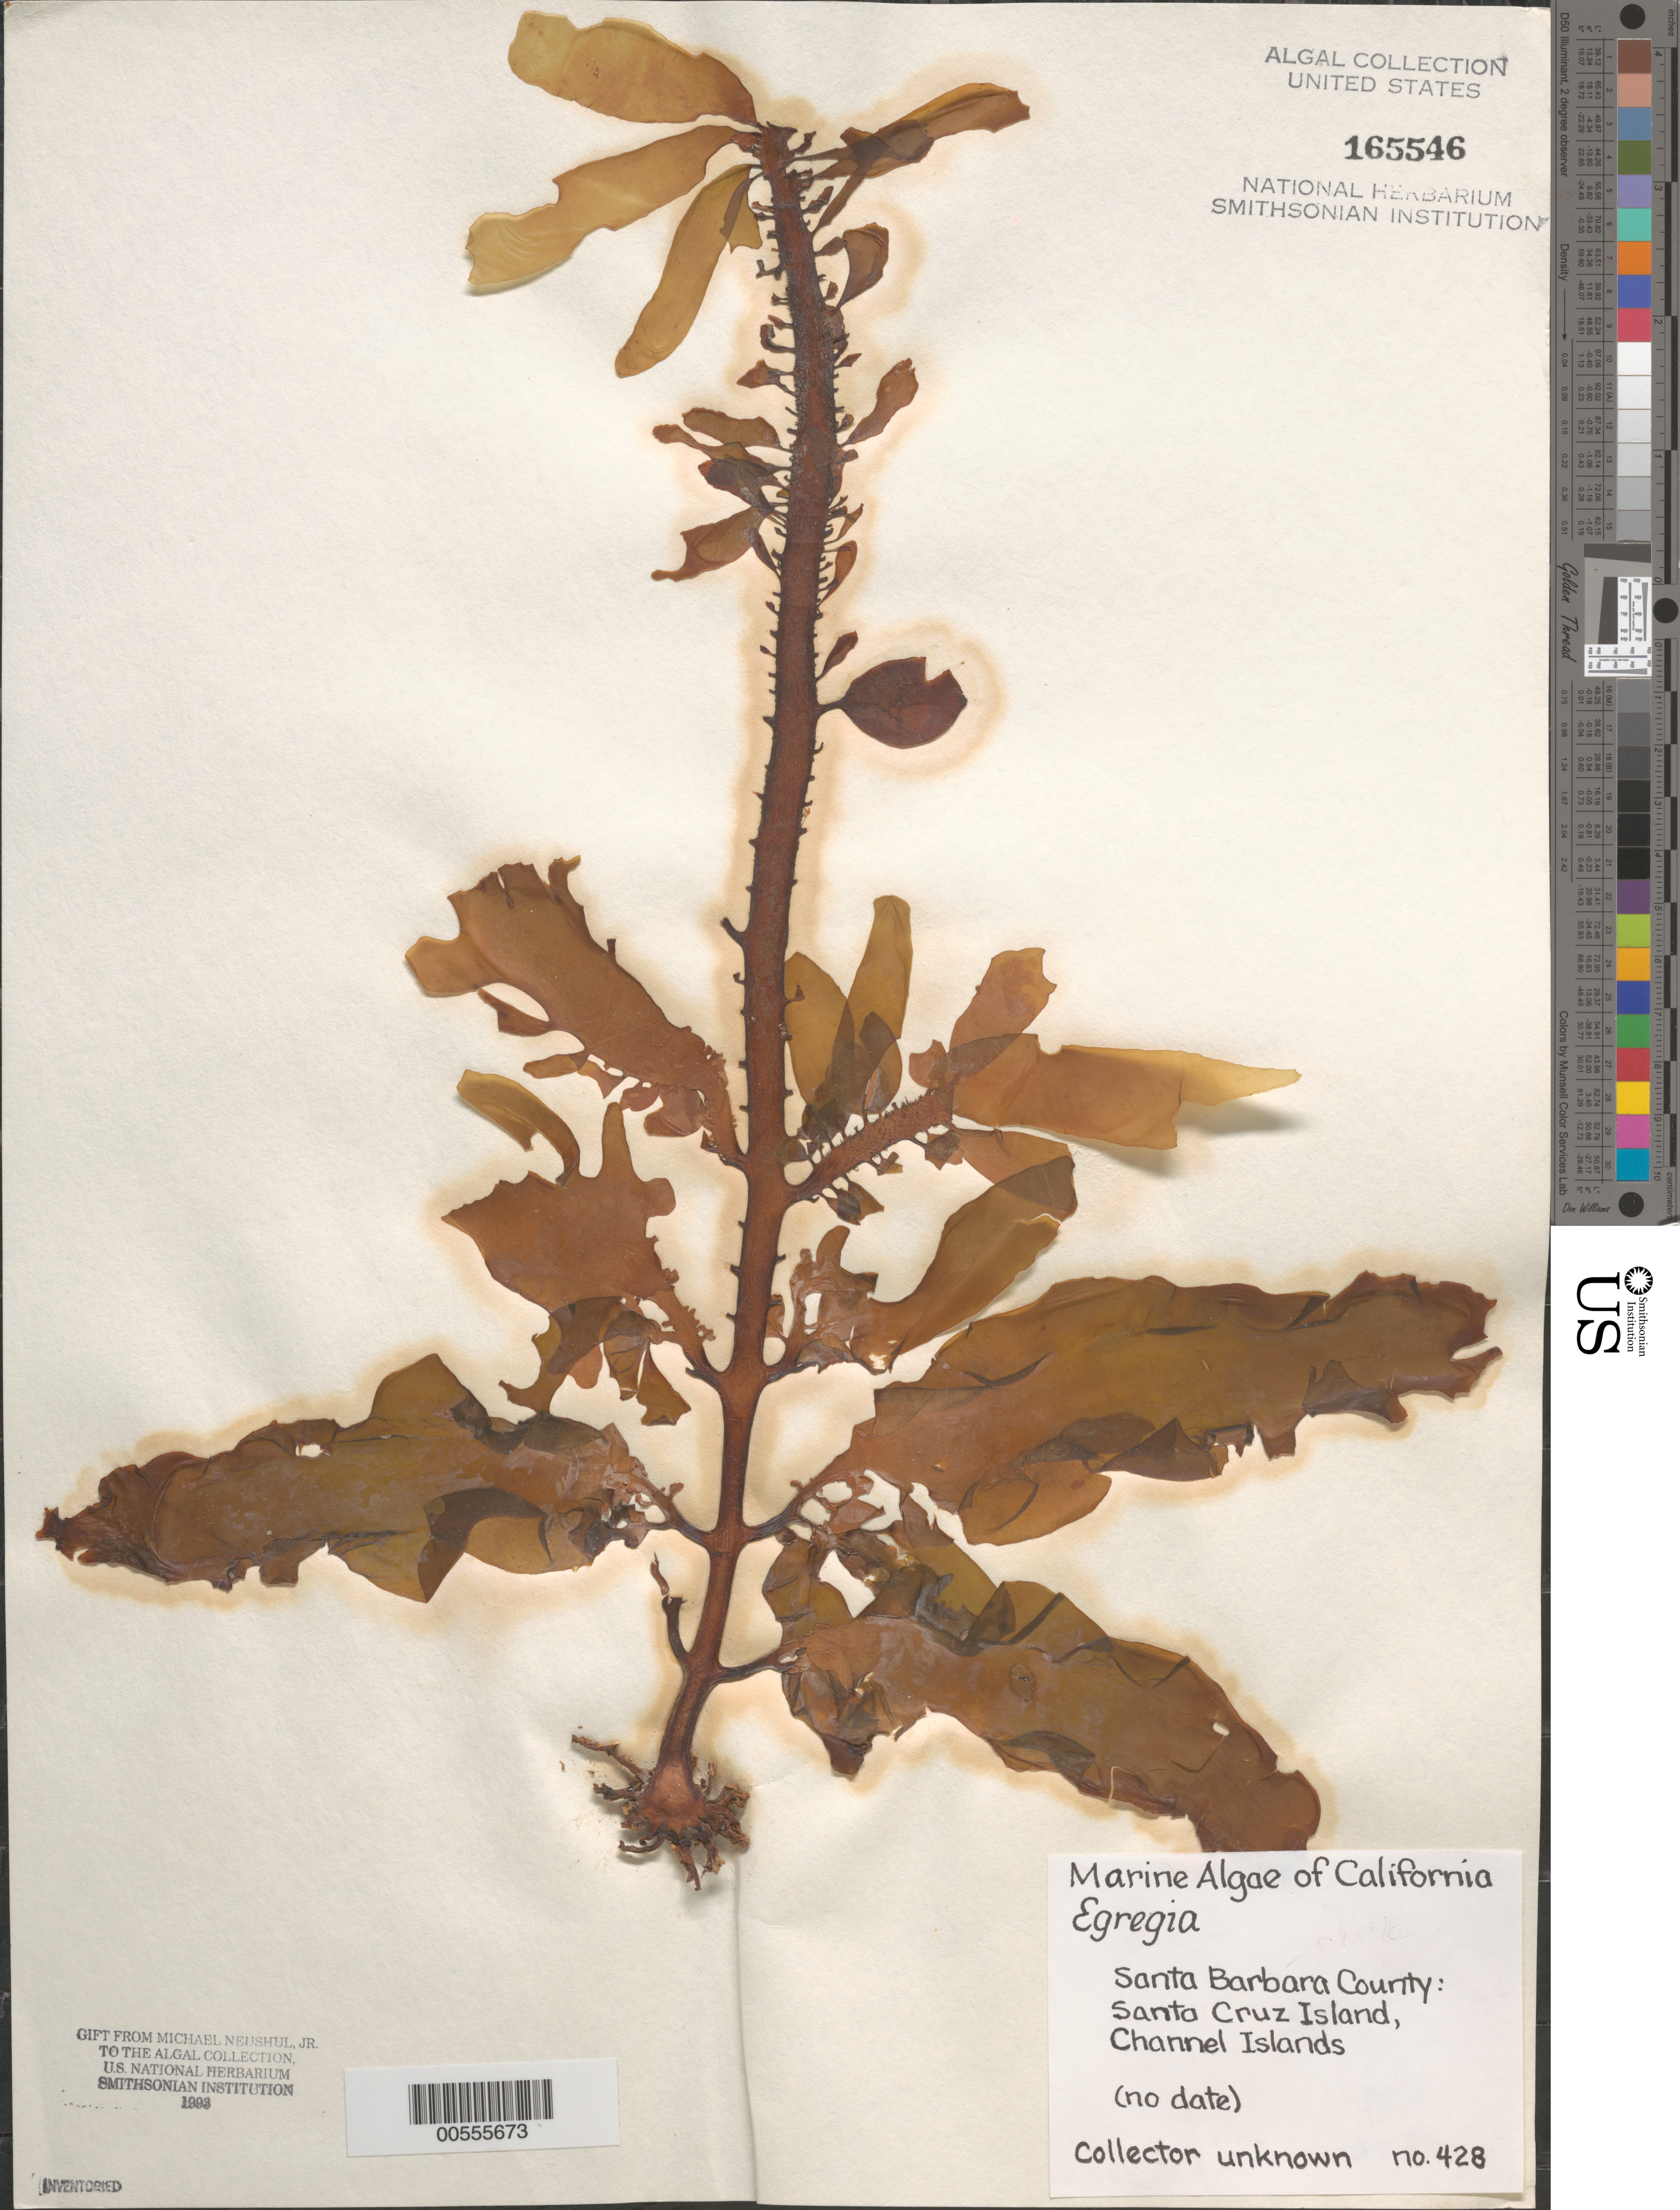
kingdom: Chromista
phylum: Ochrophyta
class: Phaeophyceae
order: Laminariales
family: Lessoniaceae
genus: Egregia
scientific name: Egregia sp.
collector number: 428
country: United States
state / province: California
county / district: Santa Barbara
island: Santa Cruz Island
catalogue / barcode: US 165546